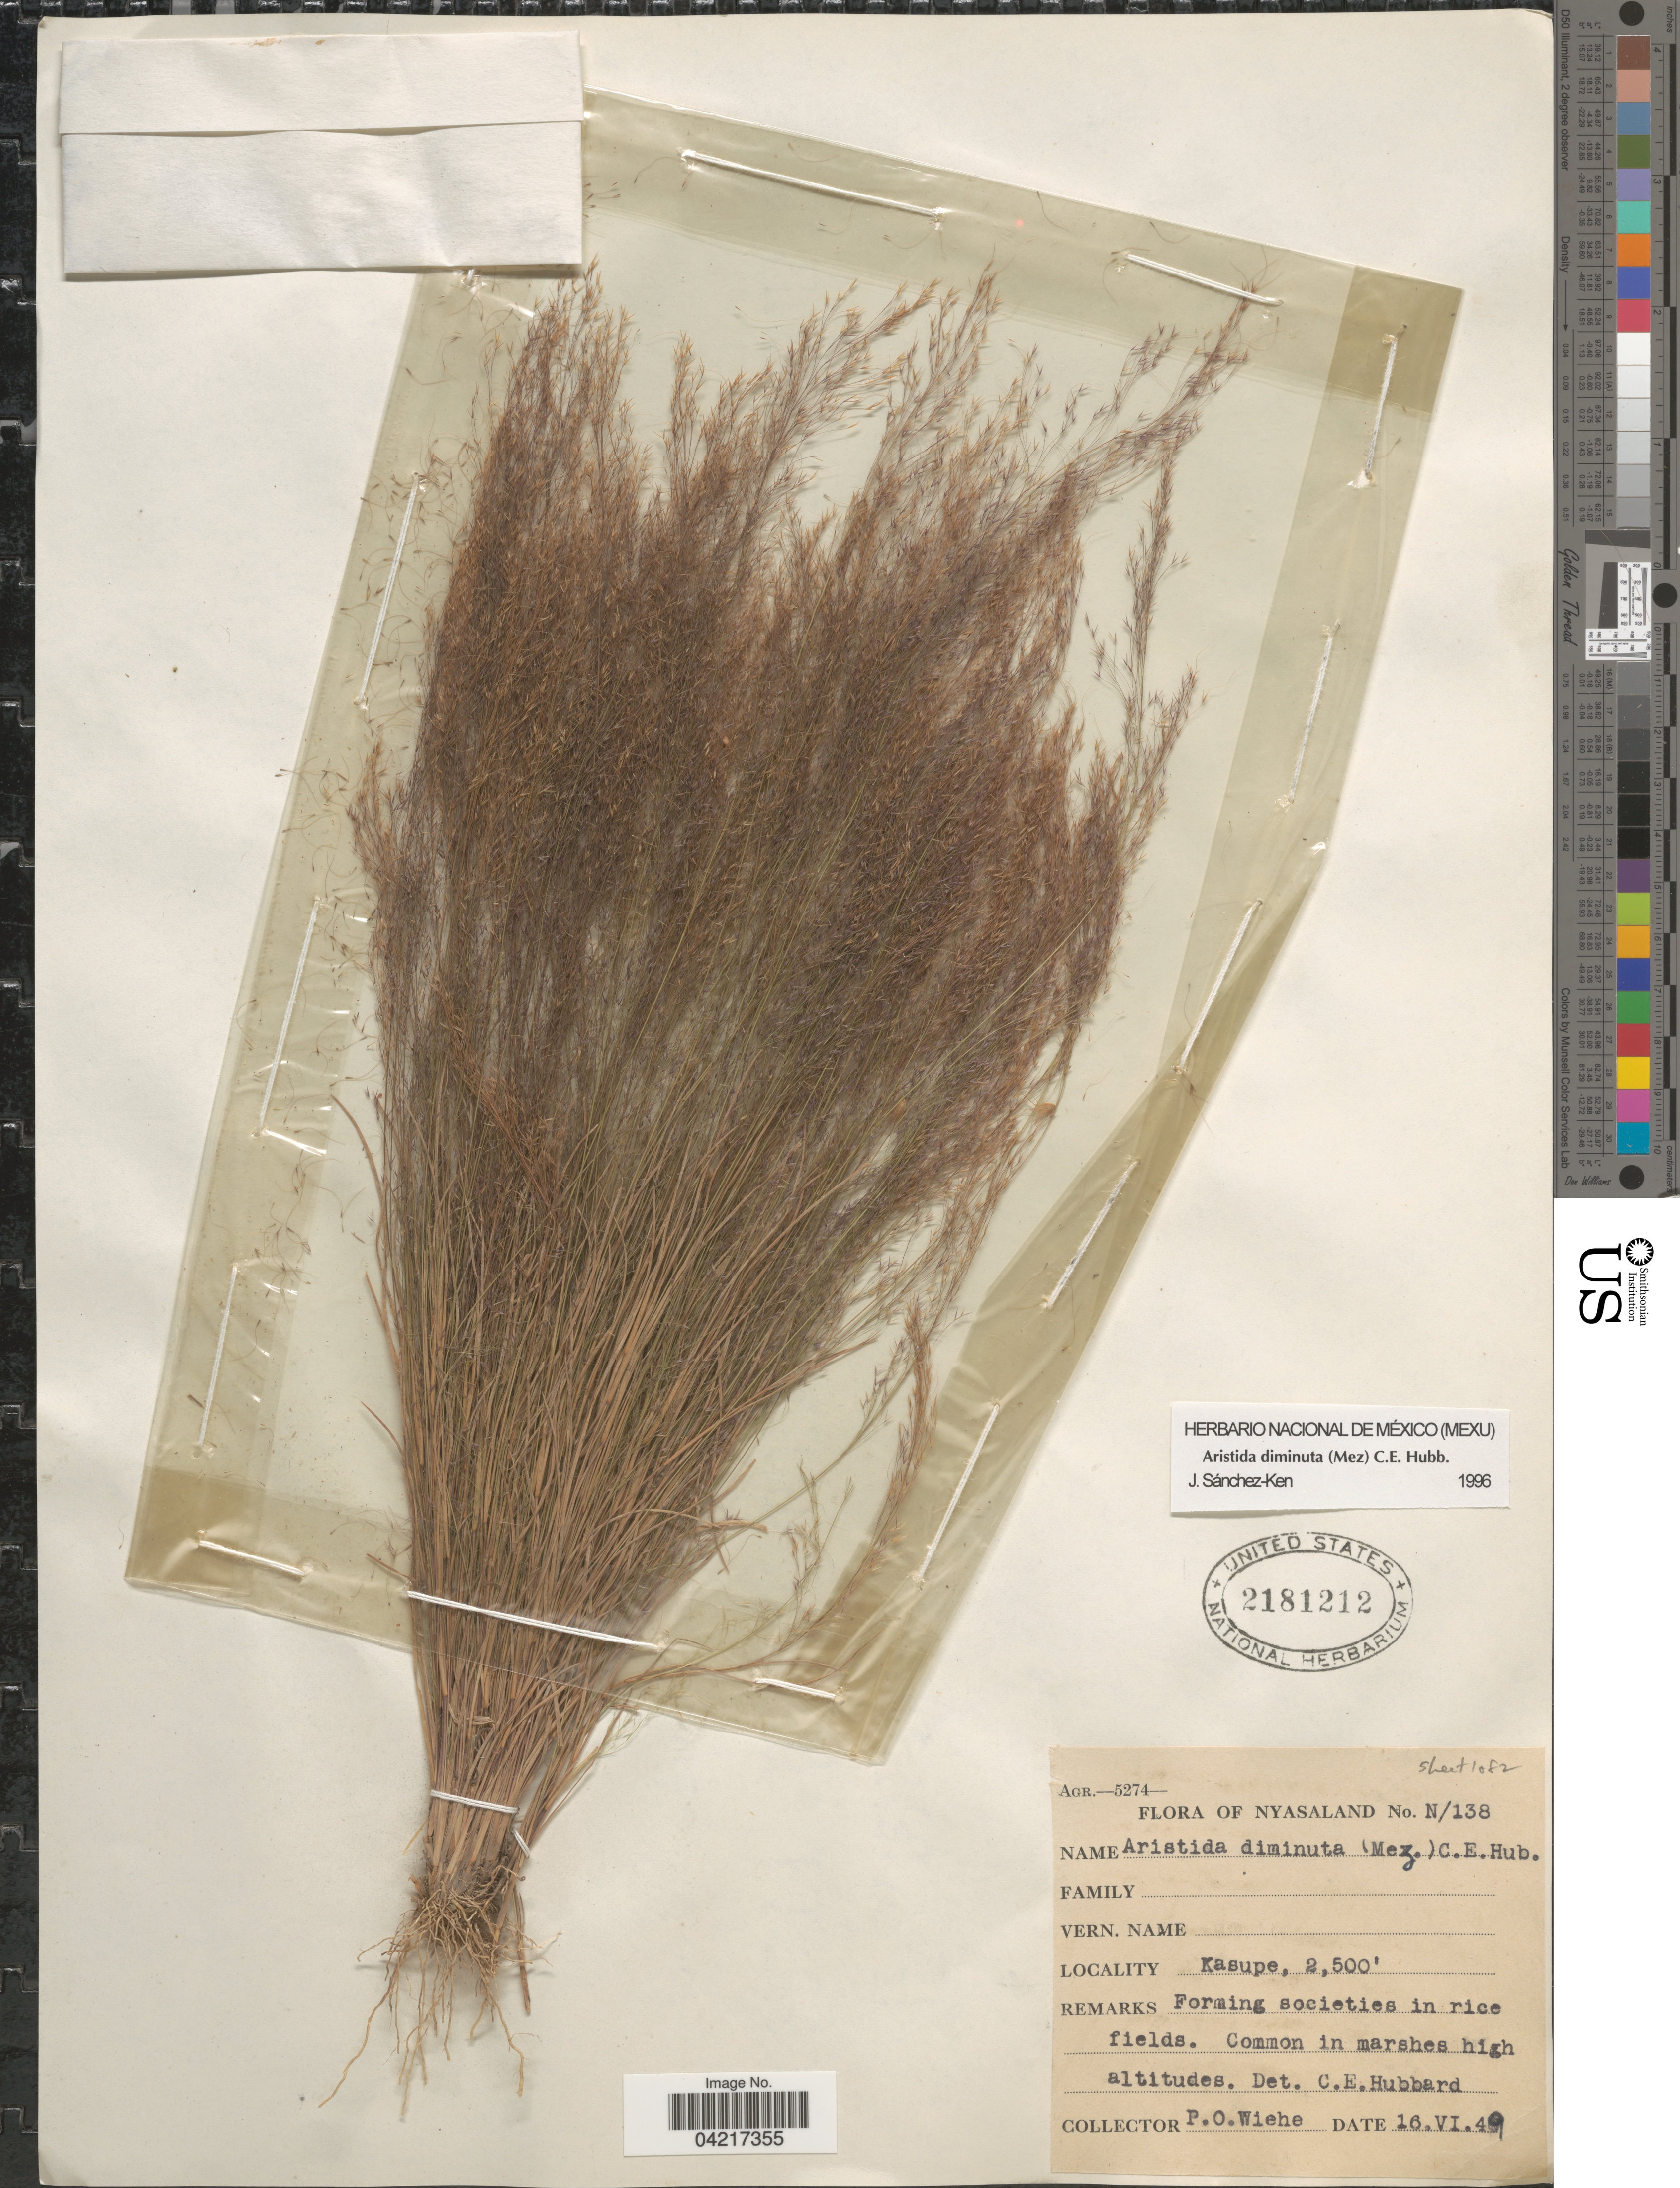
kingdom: Plantae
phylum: Tracheophyta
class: Liliopsida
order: Poales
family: Poaceae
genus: Aristida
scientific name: Aristida diminuta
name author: (Mez) C. E. Hubb.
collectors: P. Wiehe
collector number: N/138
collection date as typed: Transcribed d/m/y: 16/6/40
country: Malawi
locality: Nyasaland. Kasupe.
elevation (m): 762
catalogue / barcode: US 2181212